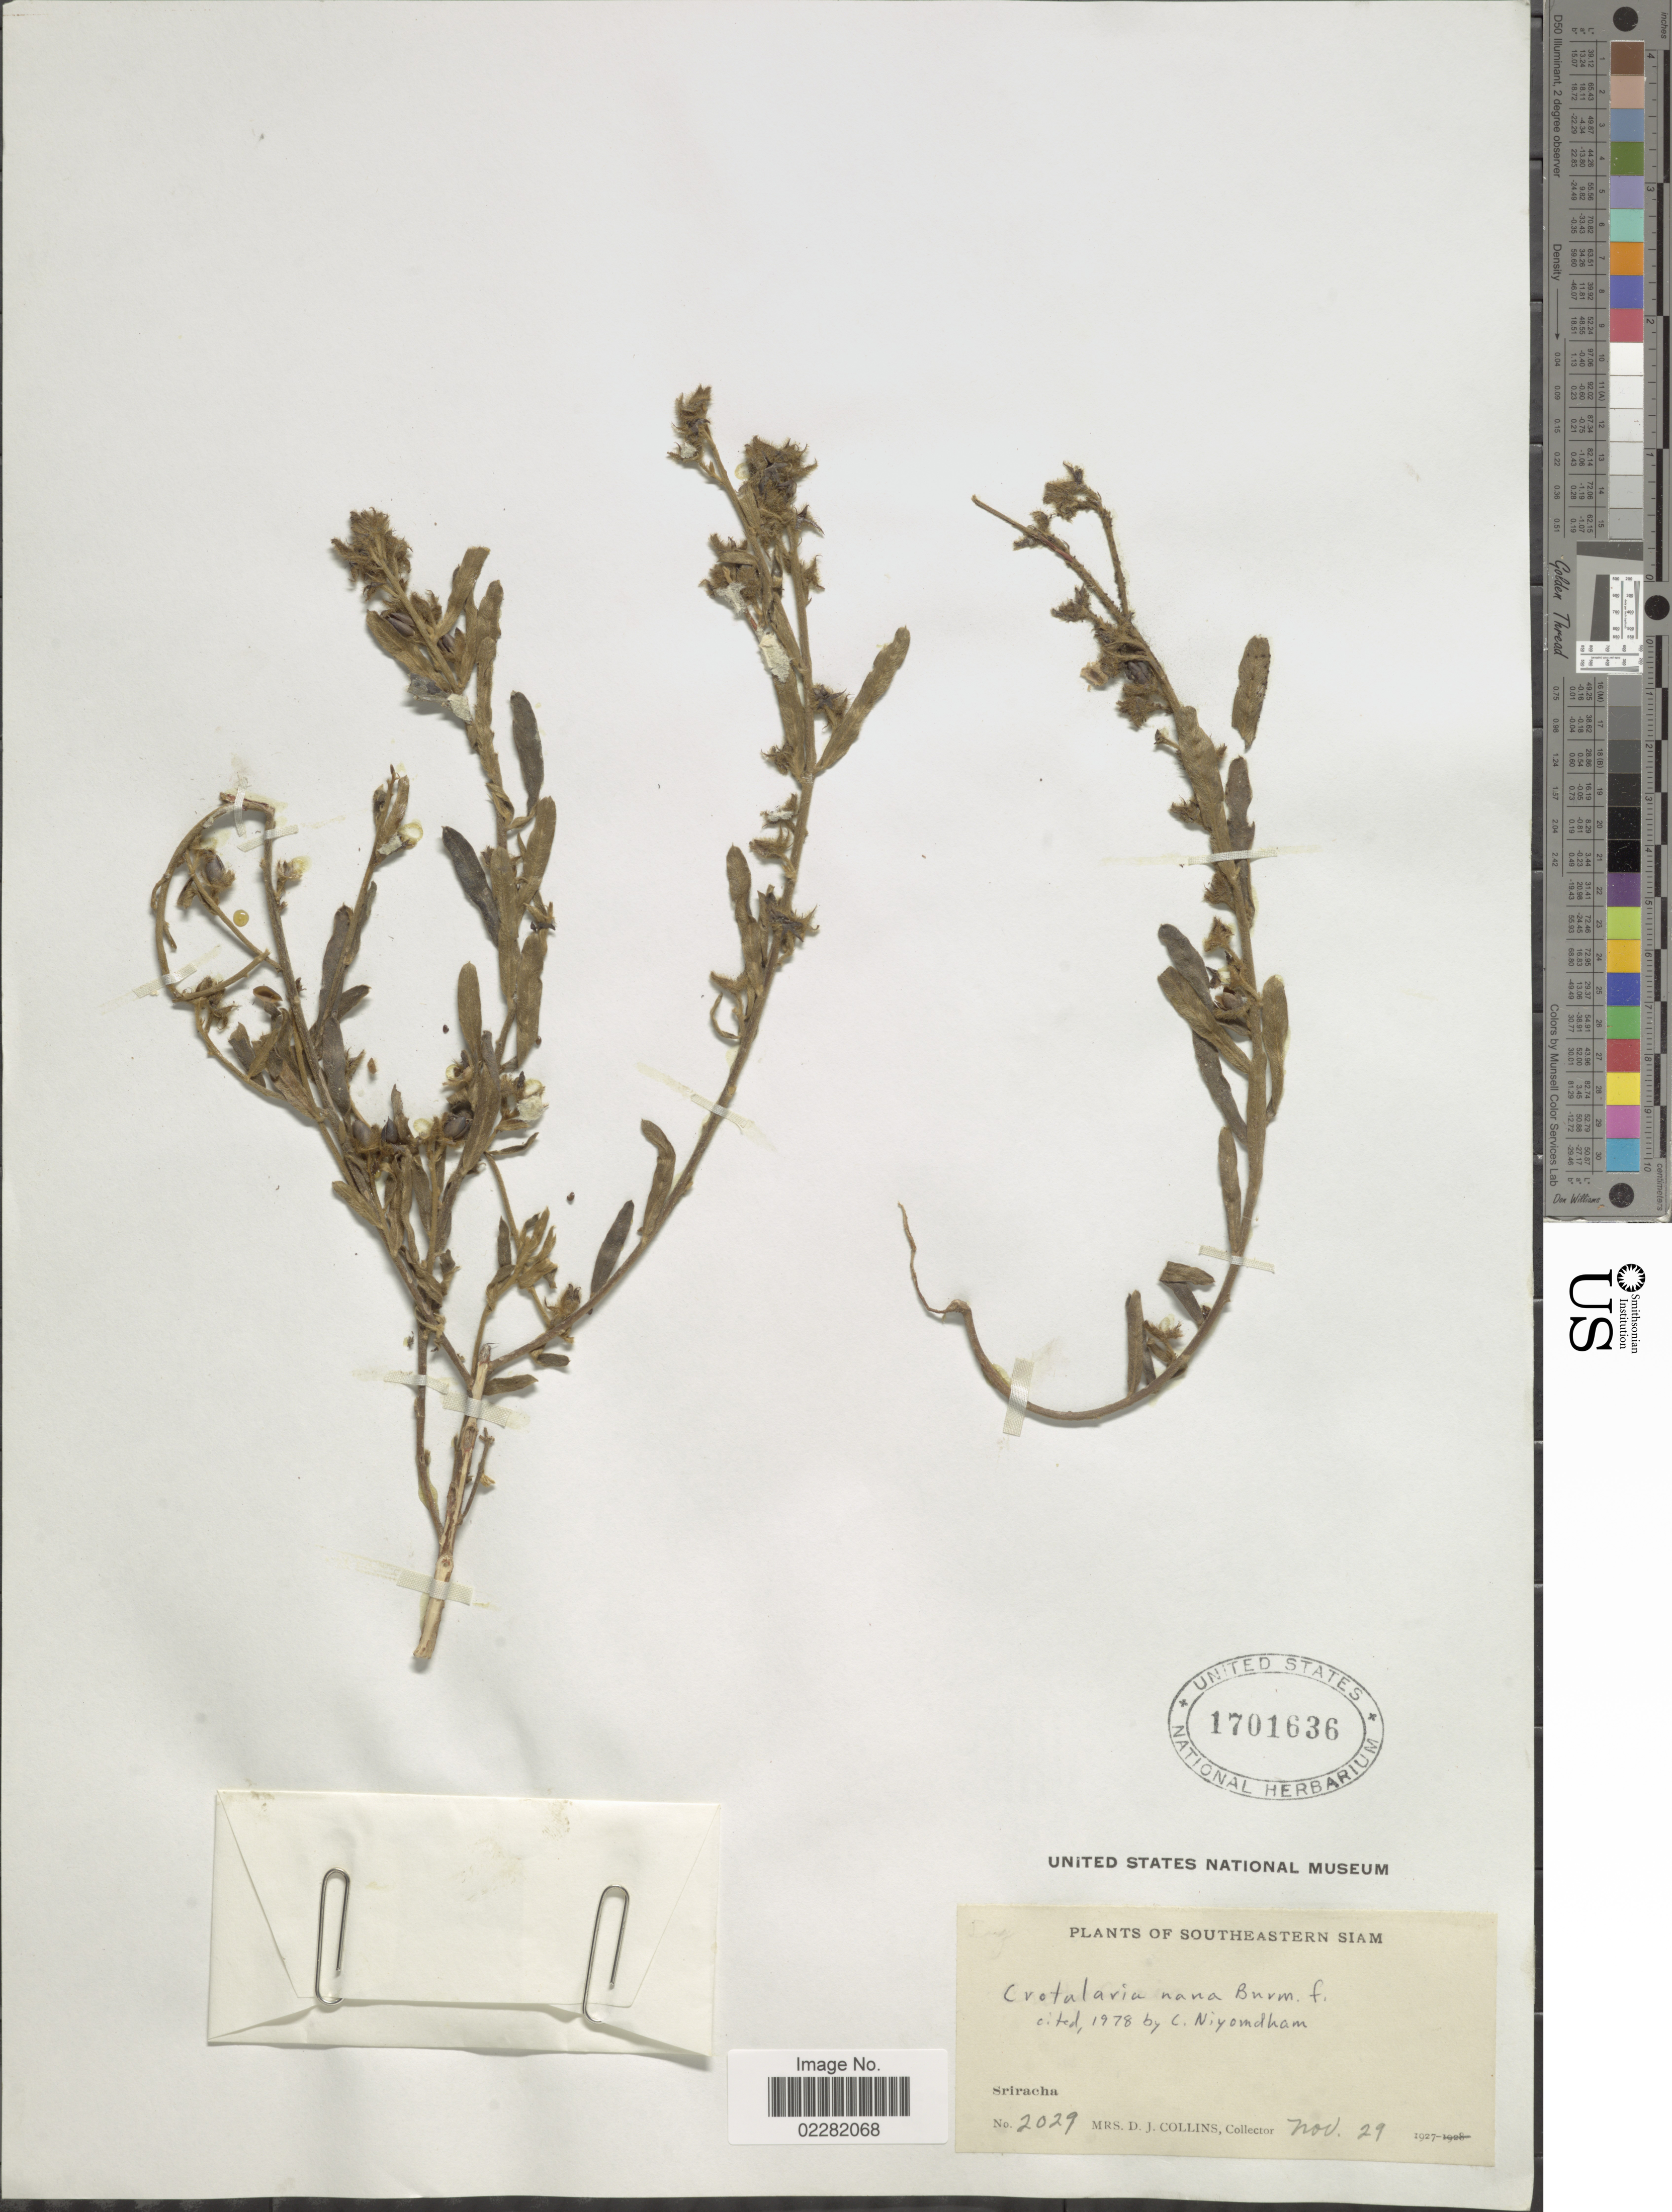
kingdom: Plantae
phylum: Tracheophyta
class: Magnoliopsida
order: Fabales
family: Fabaceae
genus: Crotalaria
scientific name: Crotalaria nana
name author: Burm. f.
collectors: Mrs. D. J. Collins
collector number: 2029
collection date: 1927-11-29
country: Thailand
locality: Southeastern Siam, Sriracha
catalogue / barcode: US 1701636